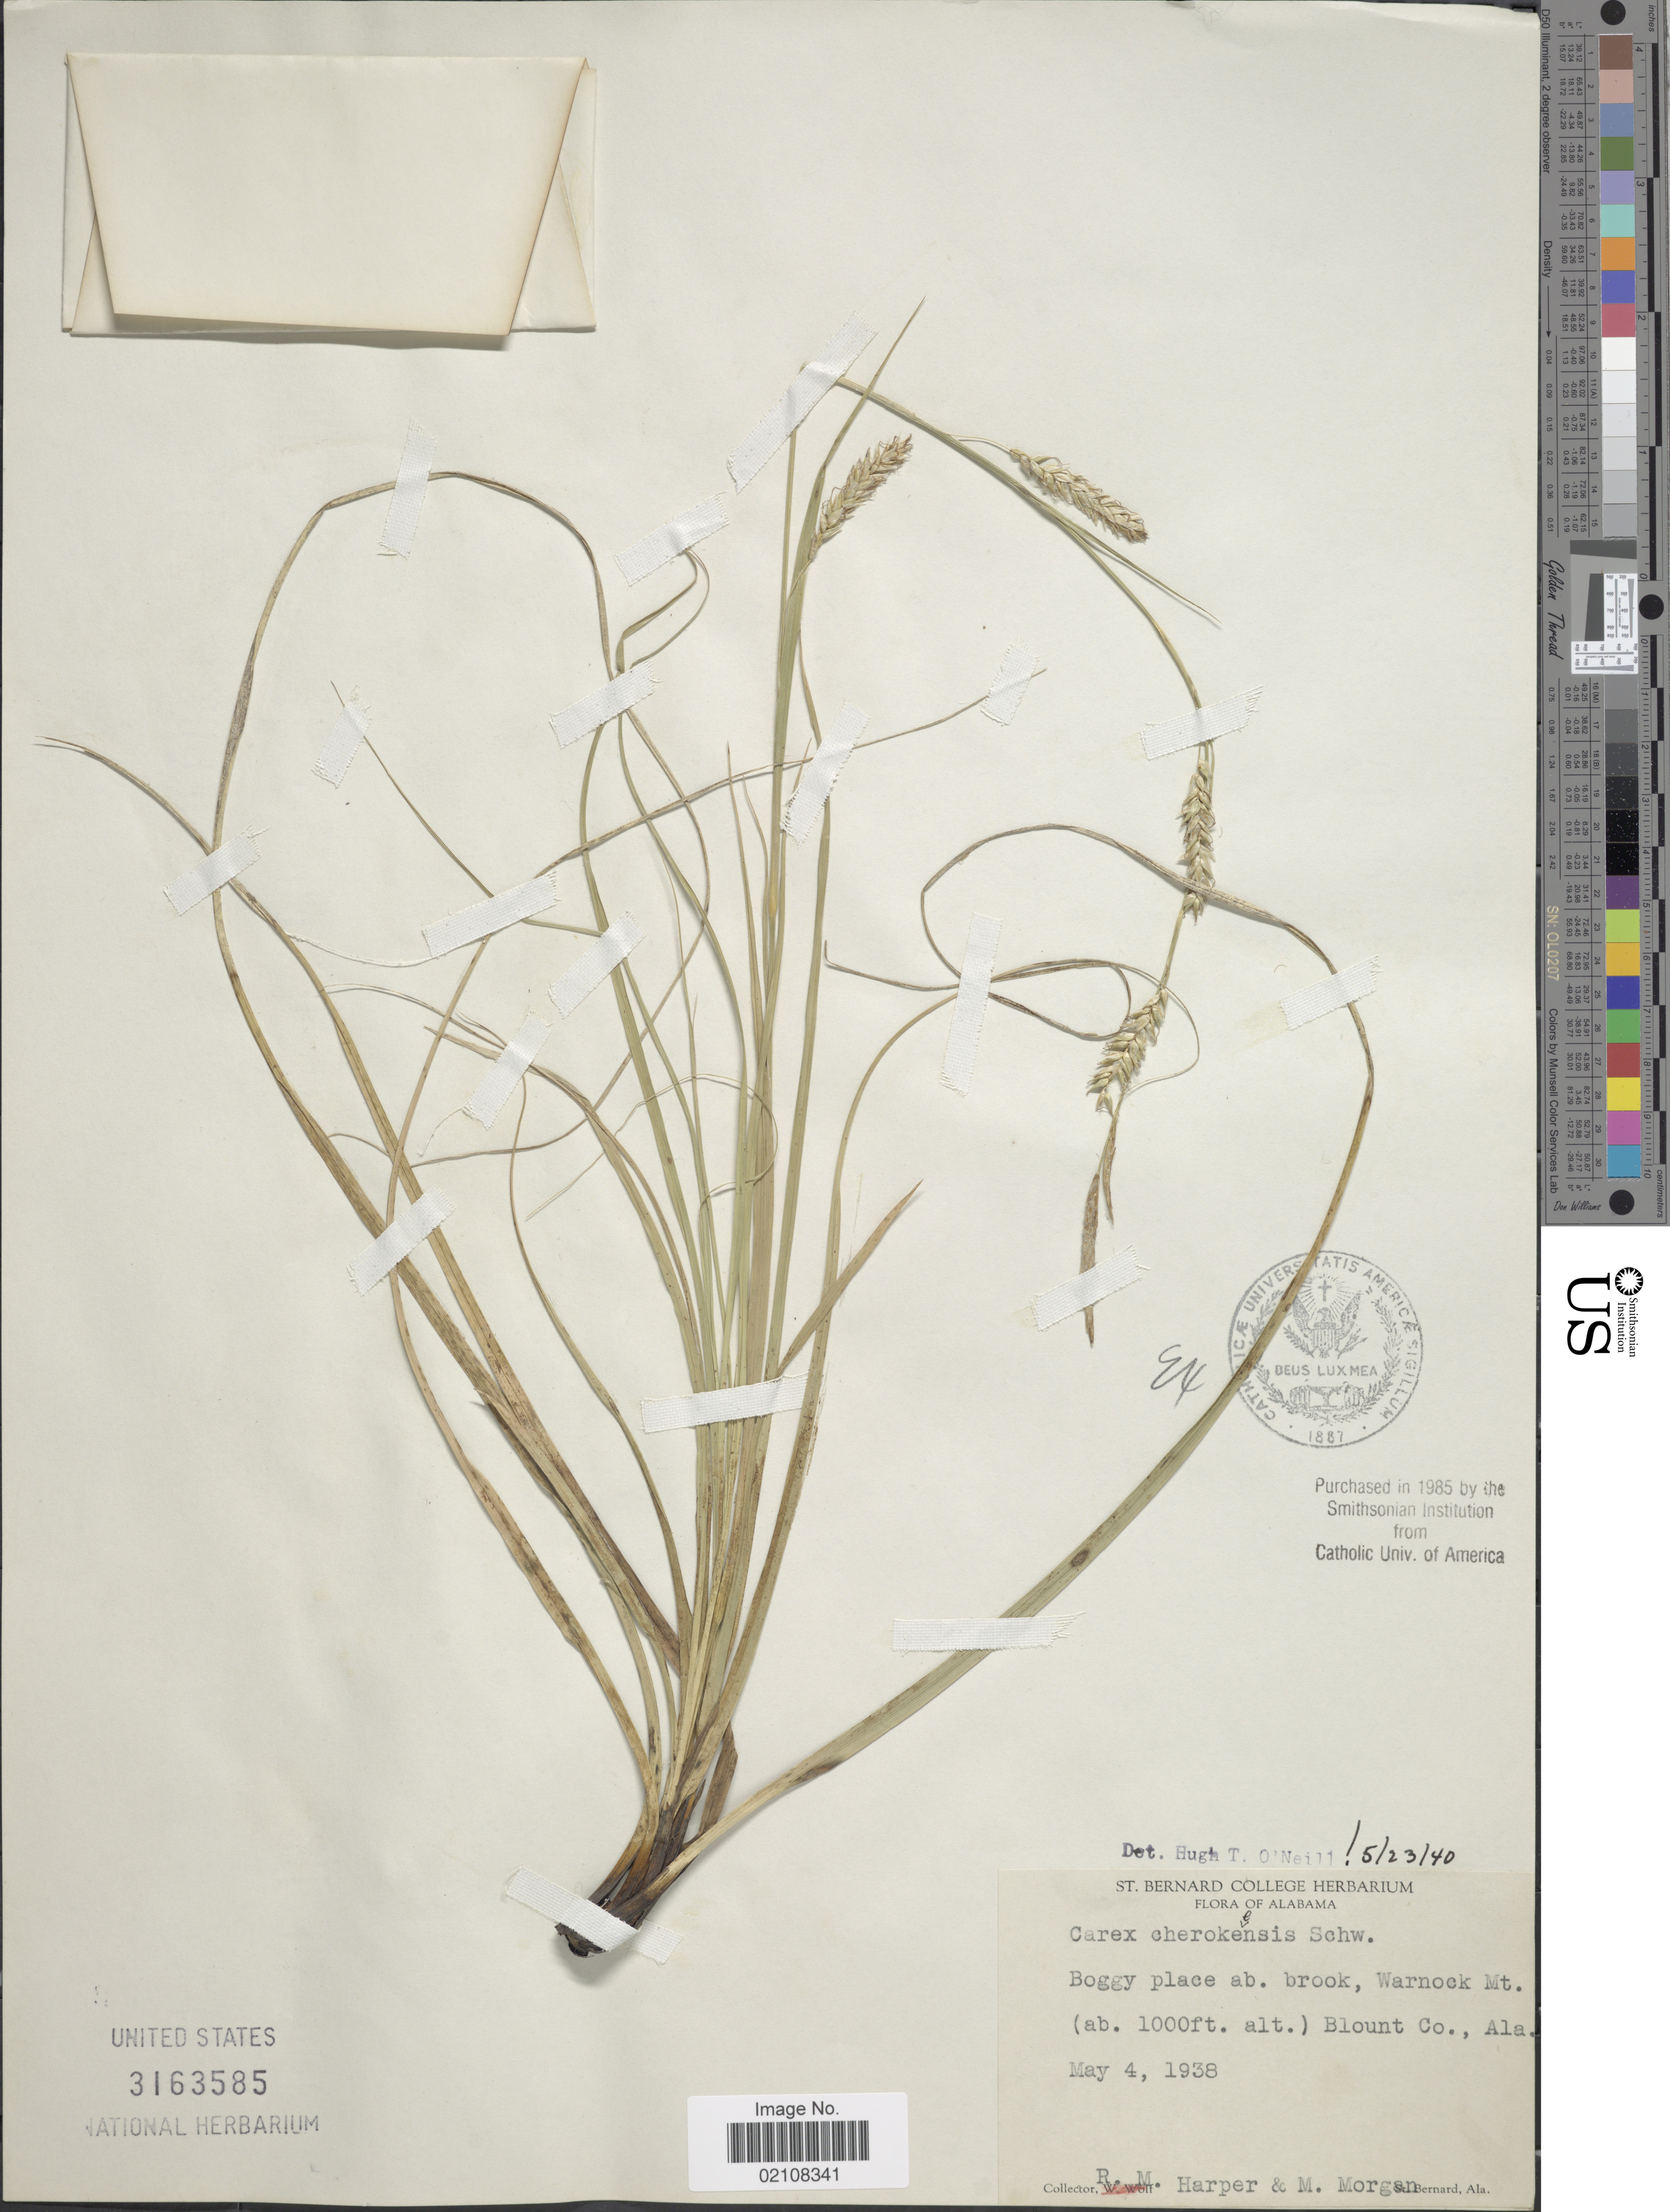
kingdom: Plantae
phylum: Tracheophyta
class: Liliopsida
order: Poales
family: Cyperaceae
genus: Carex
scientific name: Carex cherokeensis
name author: Schwein.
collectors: R. M. Harper & M. Morgan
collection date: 1938-05-04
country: United States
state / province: Alabama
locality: Boggy place ab. brook, Warnock Mt., Blount Co., Ala.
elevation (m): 305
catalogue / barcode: US 3163585